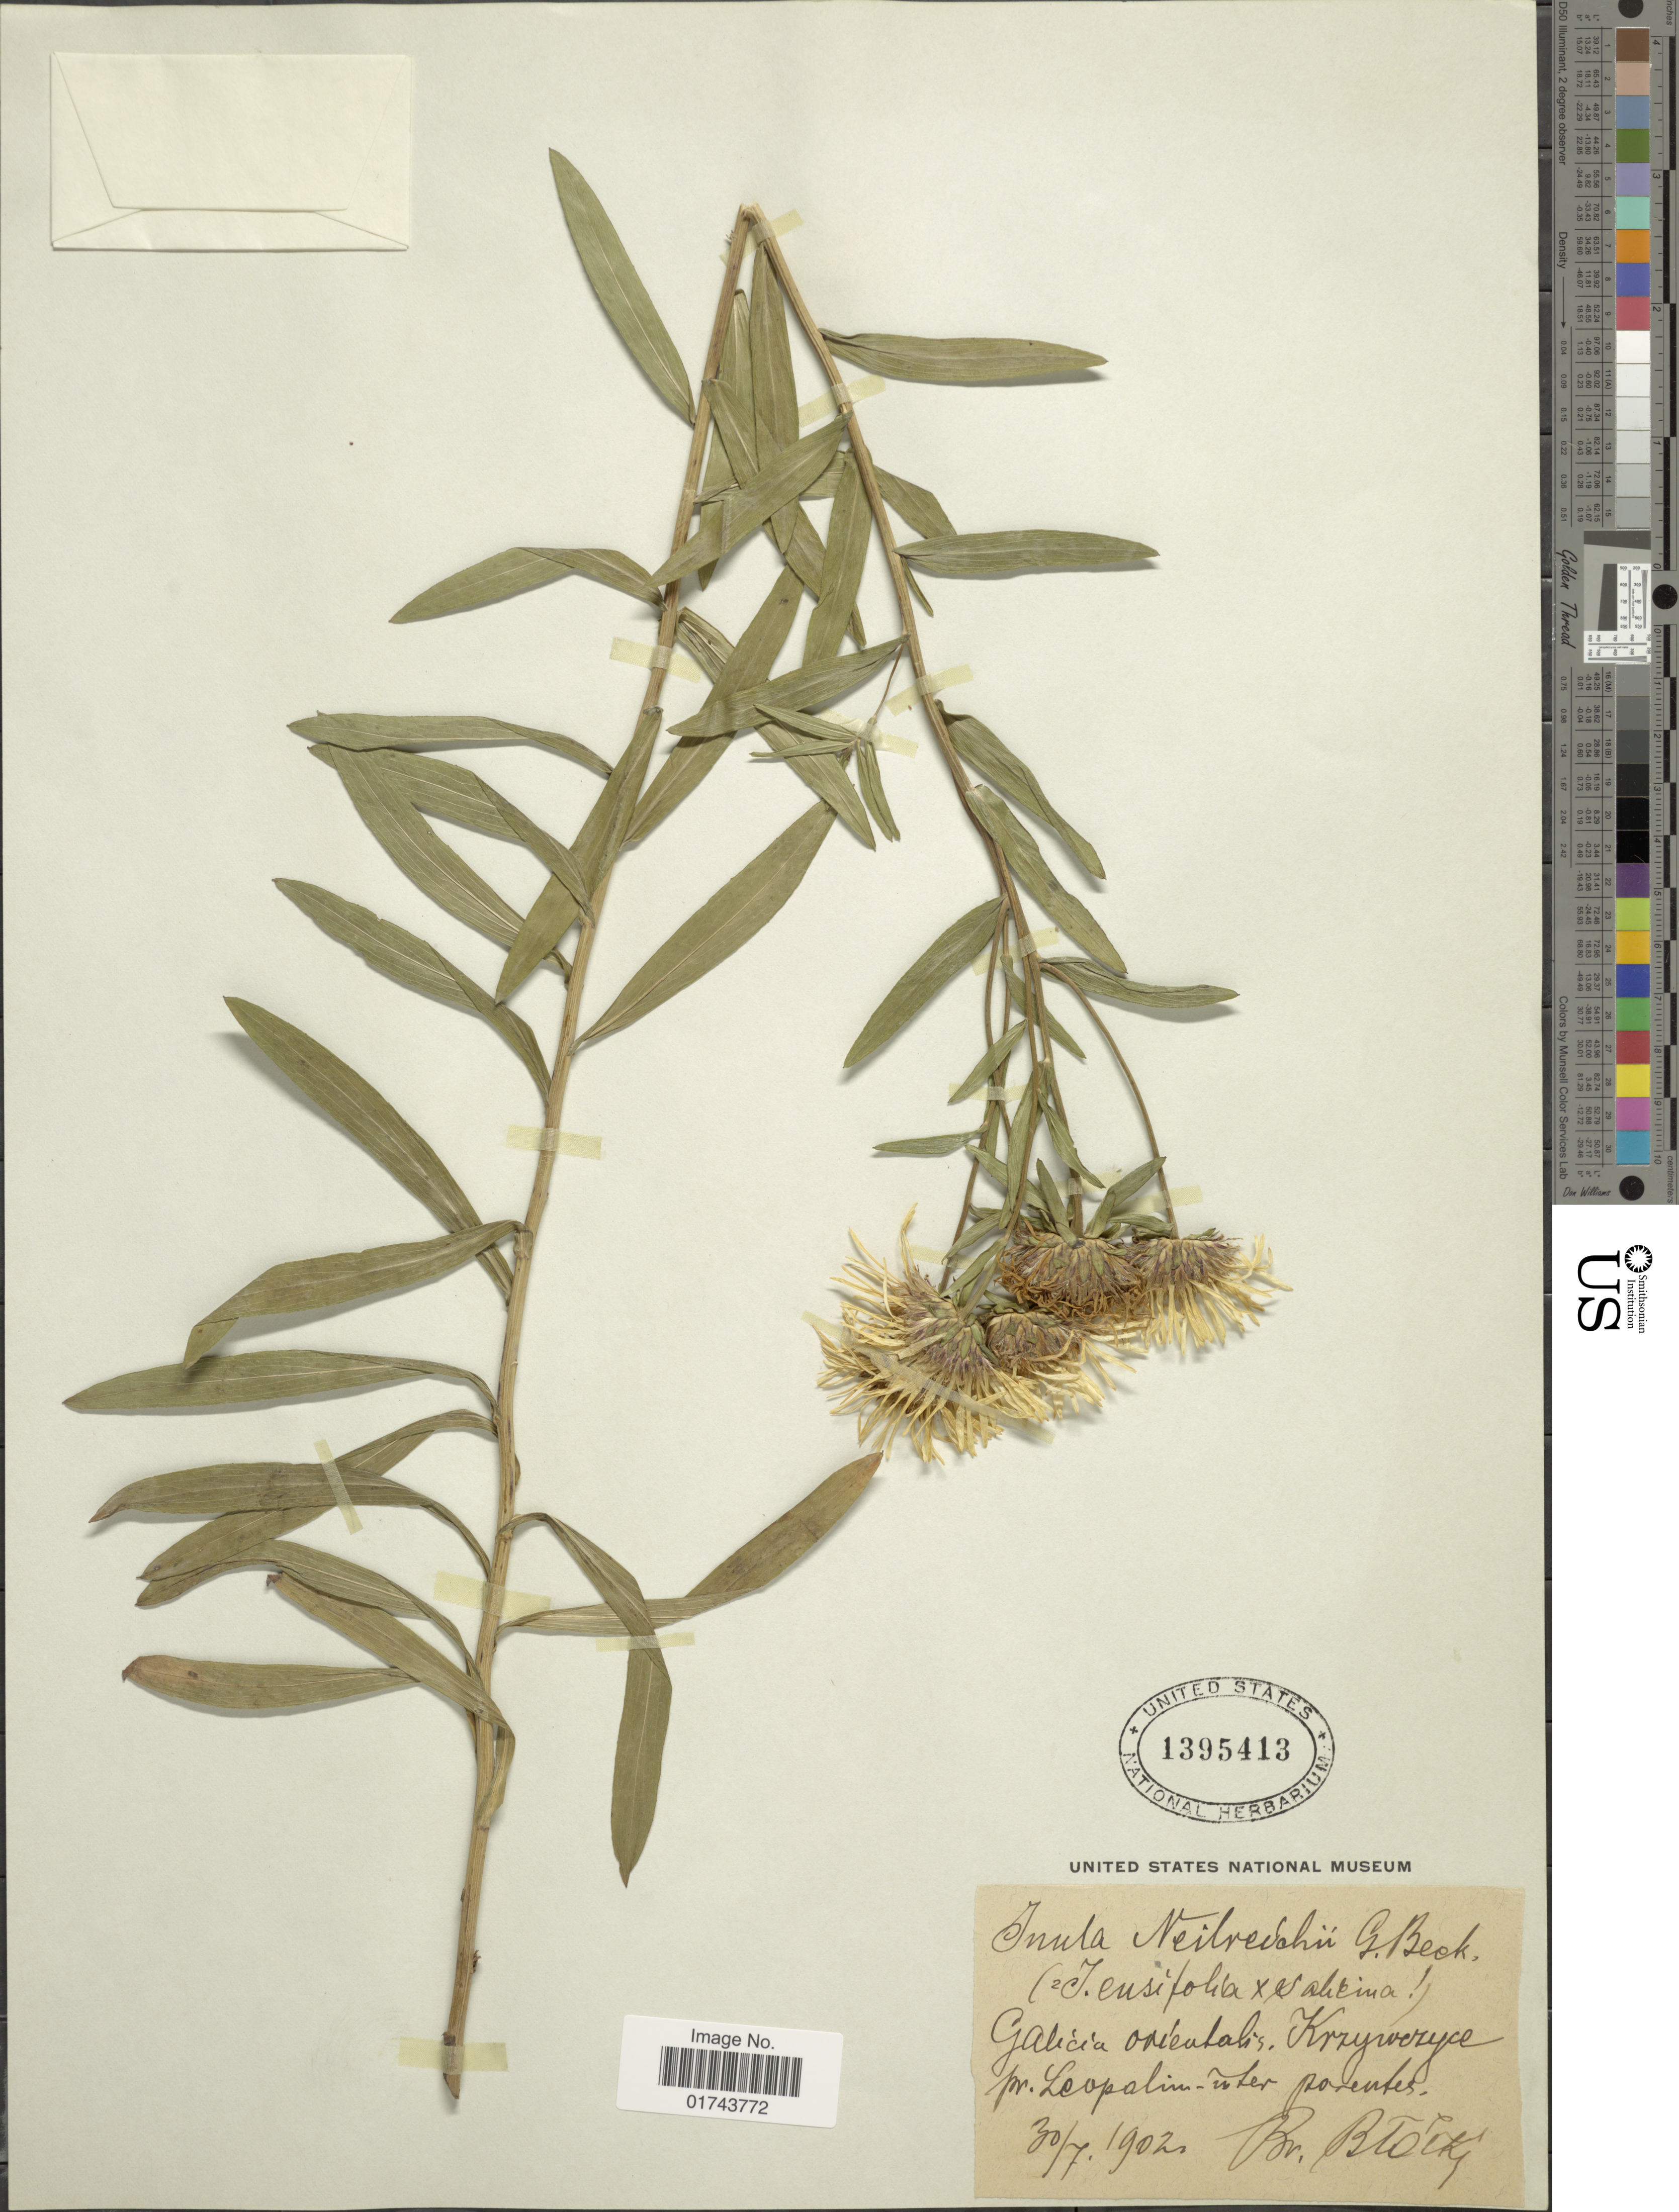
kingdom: Plantae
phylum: Tracheophyta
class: Magnoliopsida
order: Asterales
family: Asteraceae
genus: Inula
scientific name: Inula neilreichii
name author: Beck ex Formánek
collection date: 1902-07-30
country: Poland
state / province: Lubuskie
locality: Galicia orieutalis [interpreted]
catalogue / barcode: US 1395413